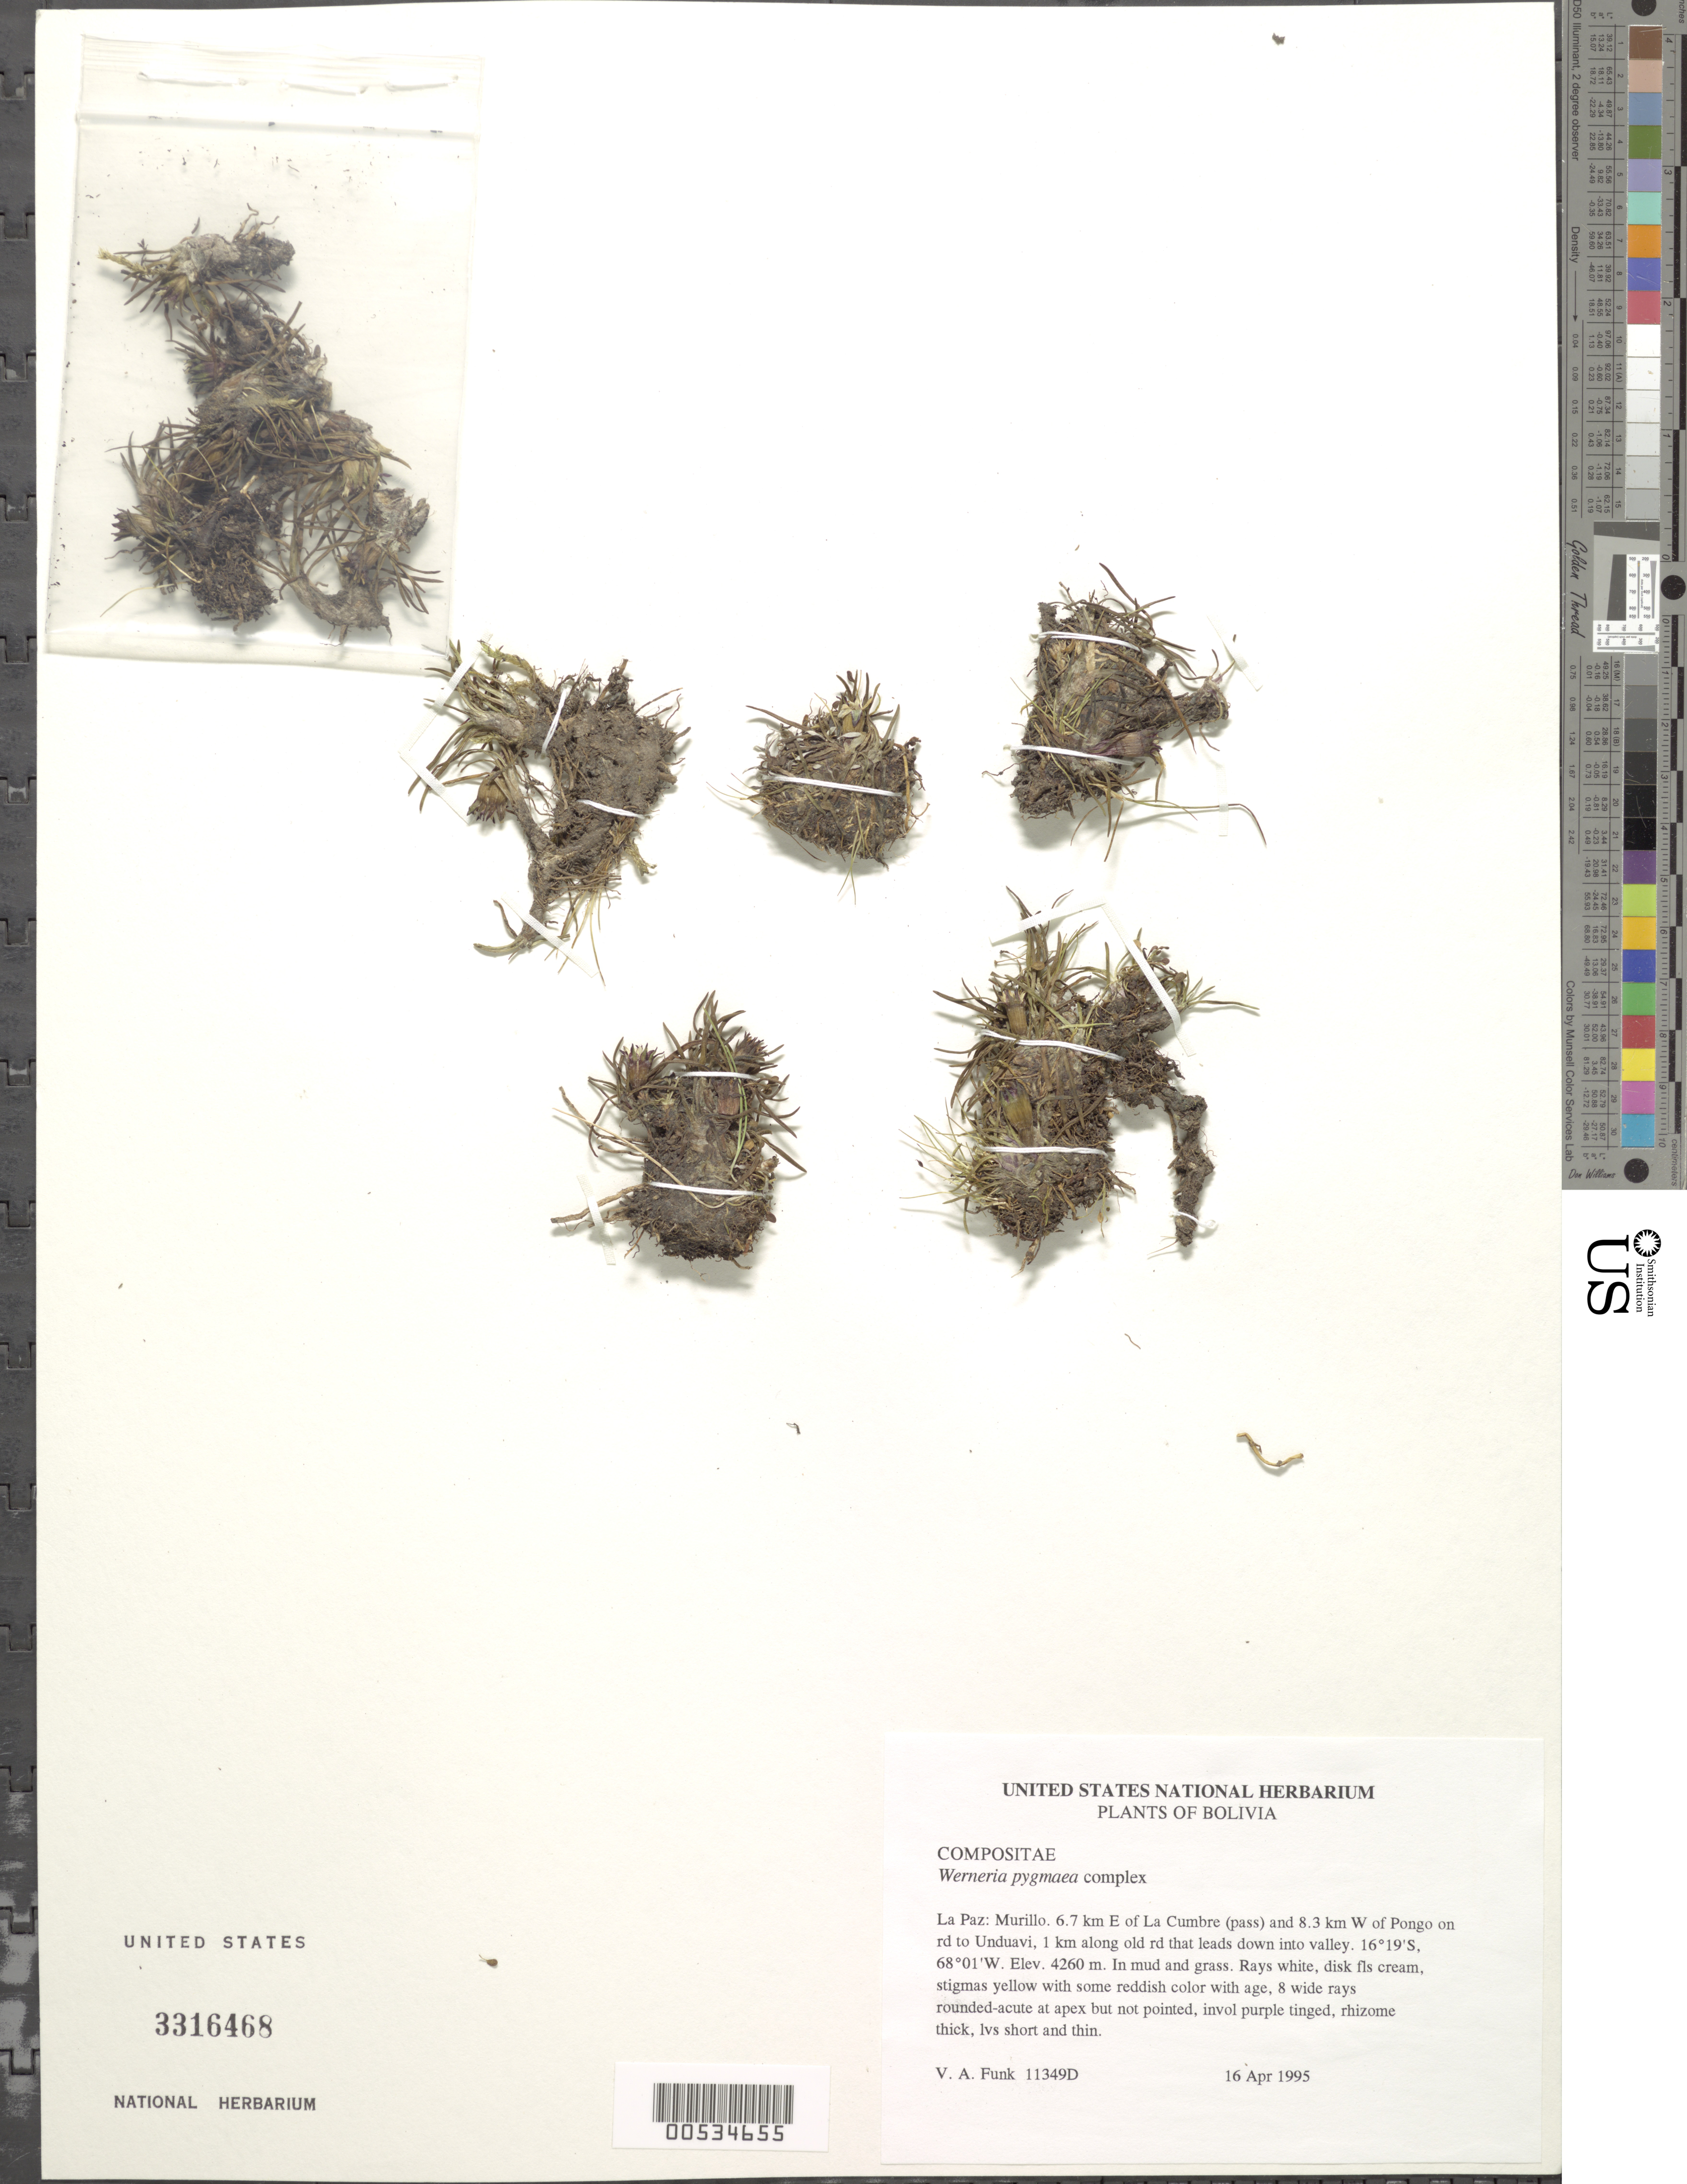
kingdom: Plantae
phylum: Tracheophyta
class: Magnoliopsida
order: Asterales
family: Asteraceae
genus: Werneria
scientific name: Werneria pygmaea complex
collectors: V. Funk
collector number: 11349D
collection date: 1995-04-16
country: Bolivia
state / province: La Paz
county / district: Murillo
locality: La Cumbre (pass), 6.7 km E of and 8.3 km W of Pongo on rd to Unduavi, 1 km along old rd that leads down into valley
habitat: In mud and grass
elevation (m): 4260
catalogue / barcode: US 3316468